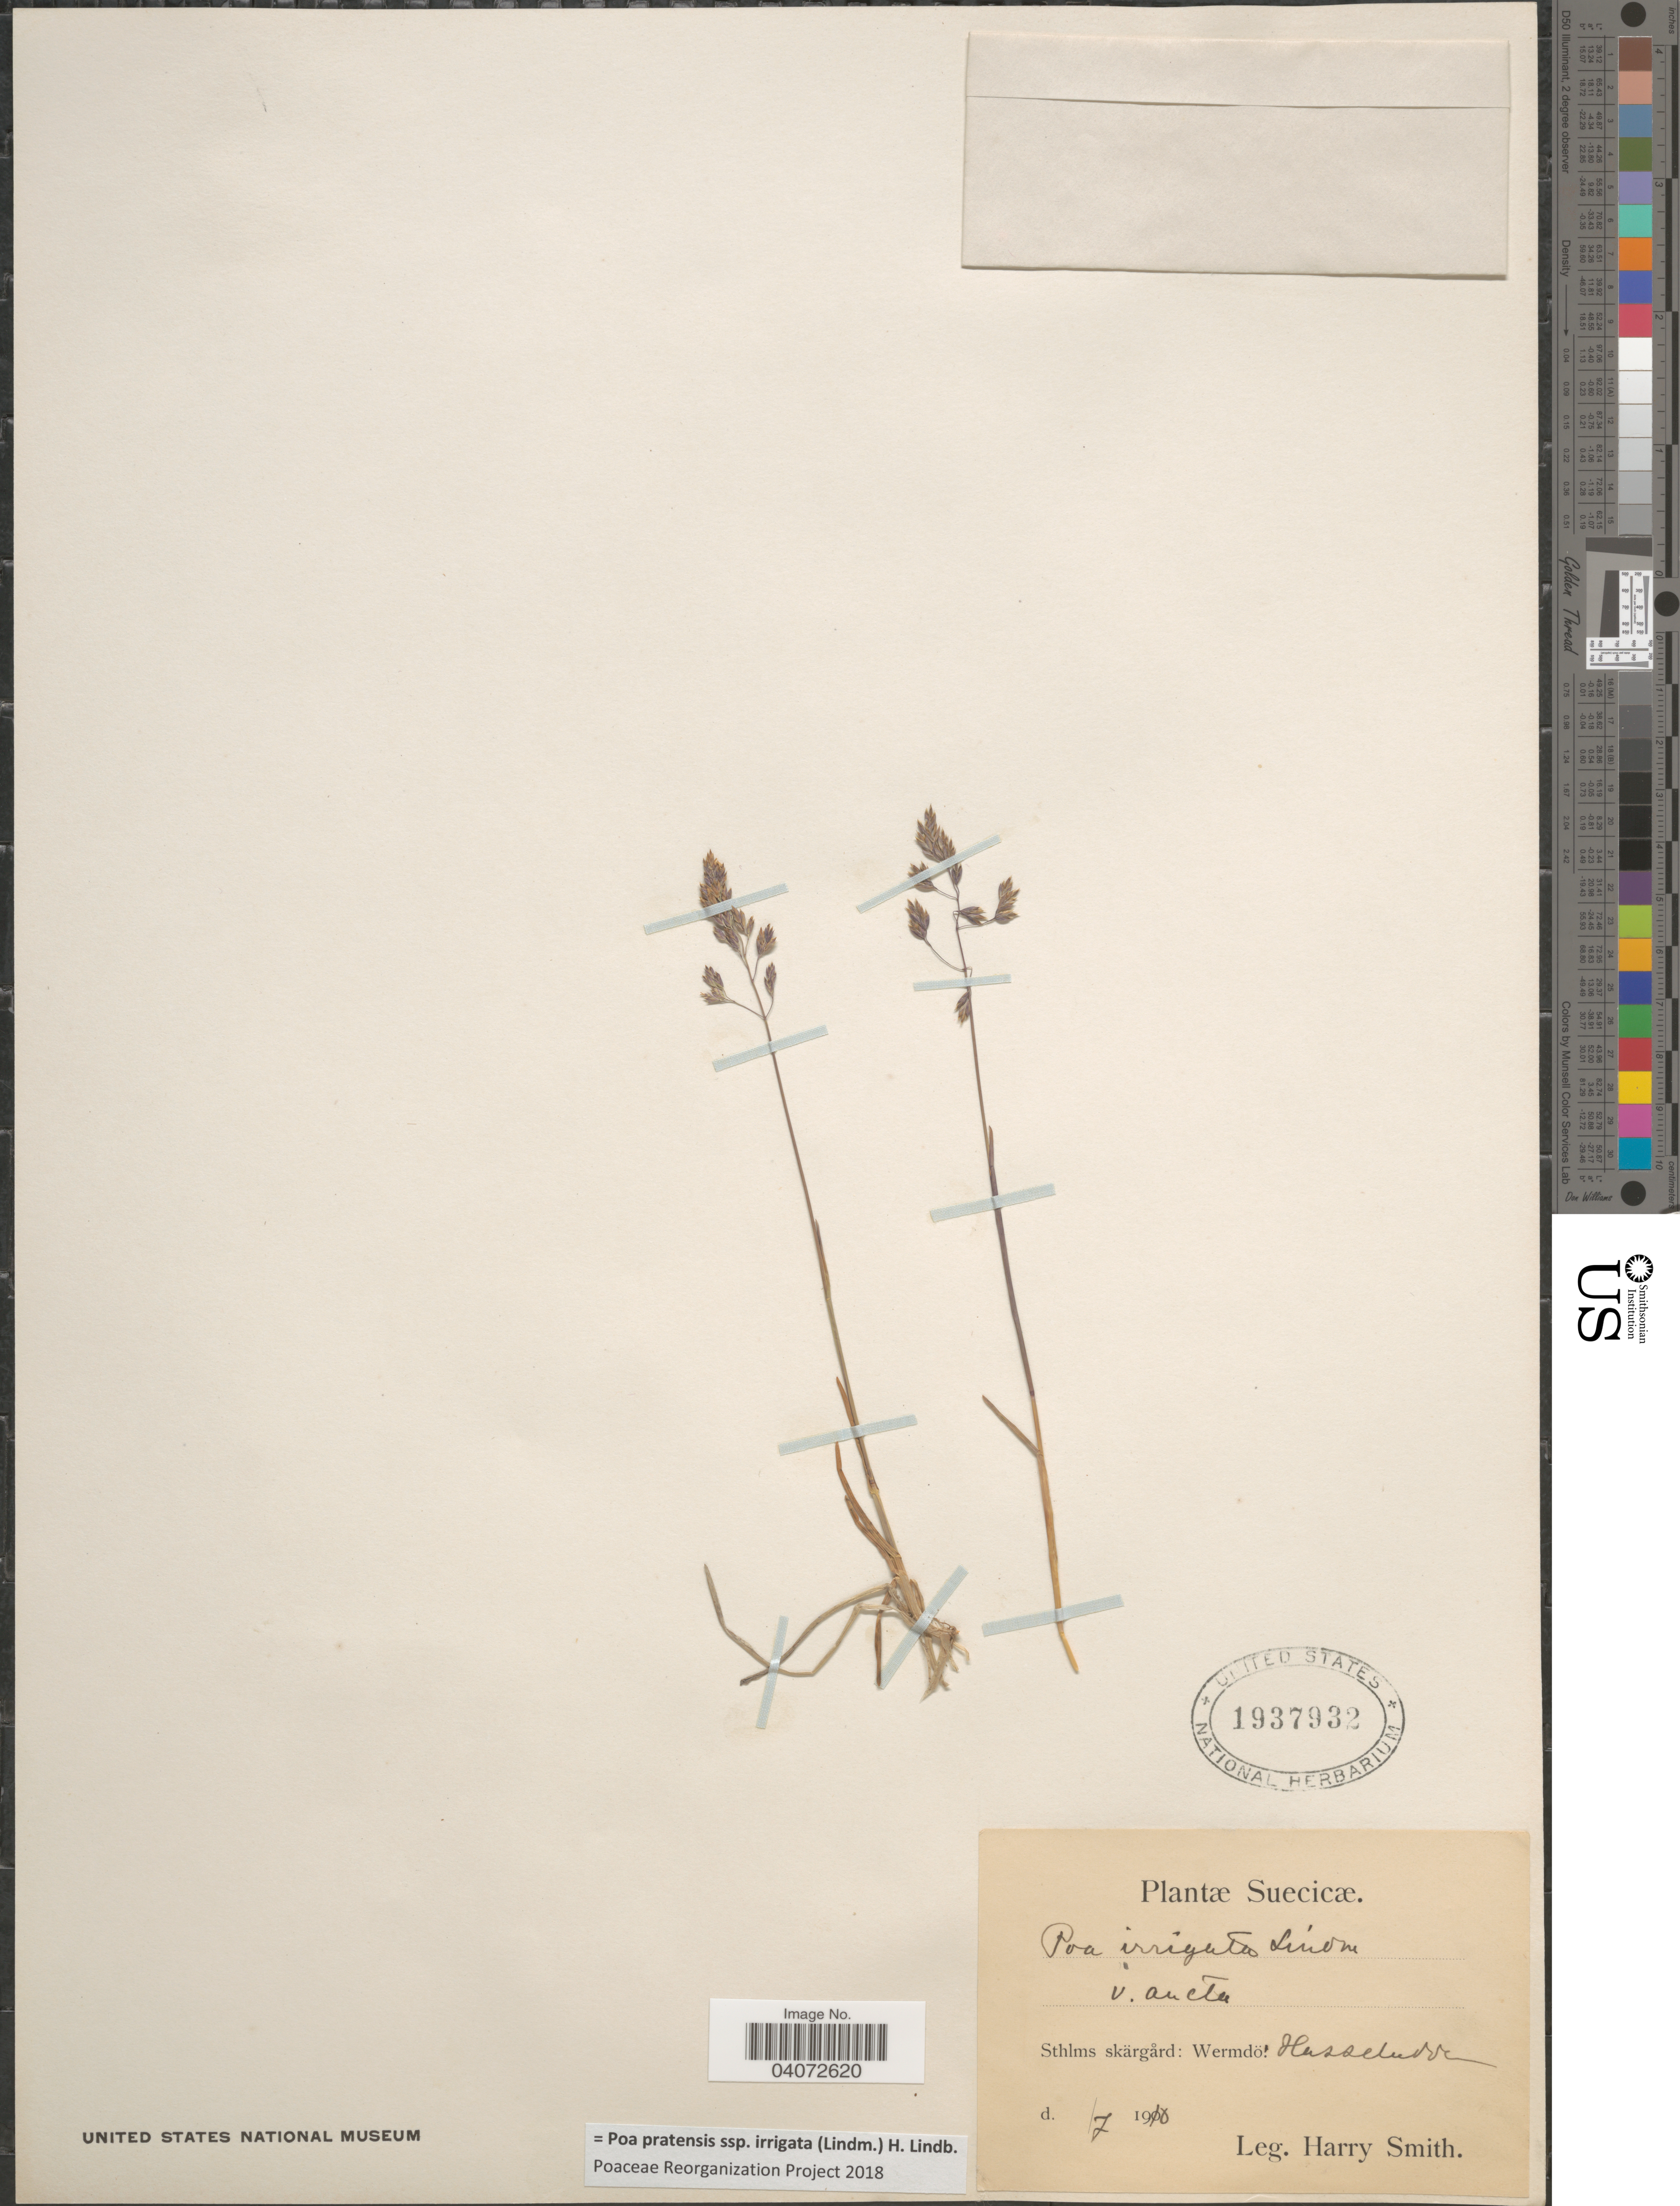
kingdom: Plantae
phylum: Tracheophyta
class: Liliopsida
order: Poales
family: Poaceae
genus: Poa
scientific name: Poa pratensis subsp. irrigata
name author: (Lindm.) H. Lindb.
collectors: H. Smith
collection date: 1910-07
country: Sweden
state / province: Stockholm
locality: Suecicæ. Skärsgård: Wermdö: Husseludd.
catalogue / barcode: US 1937932